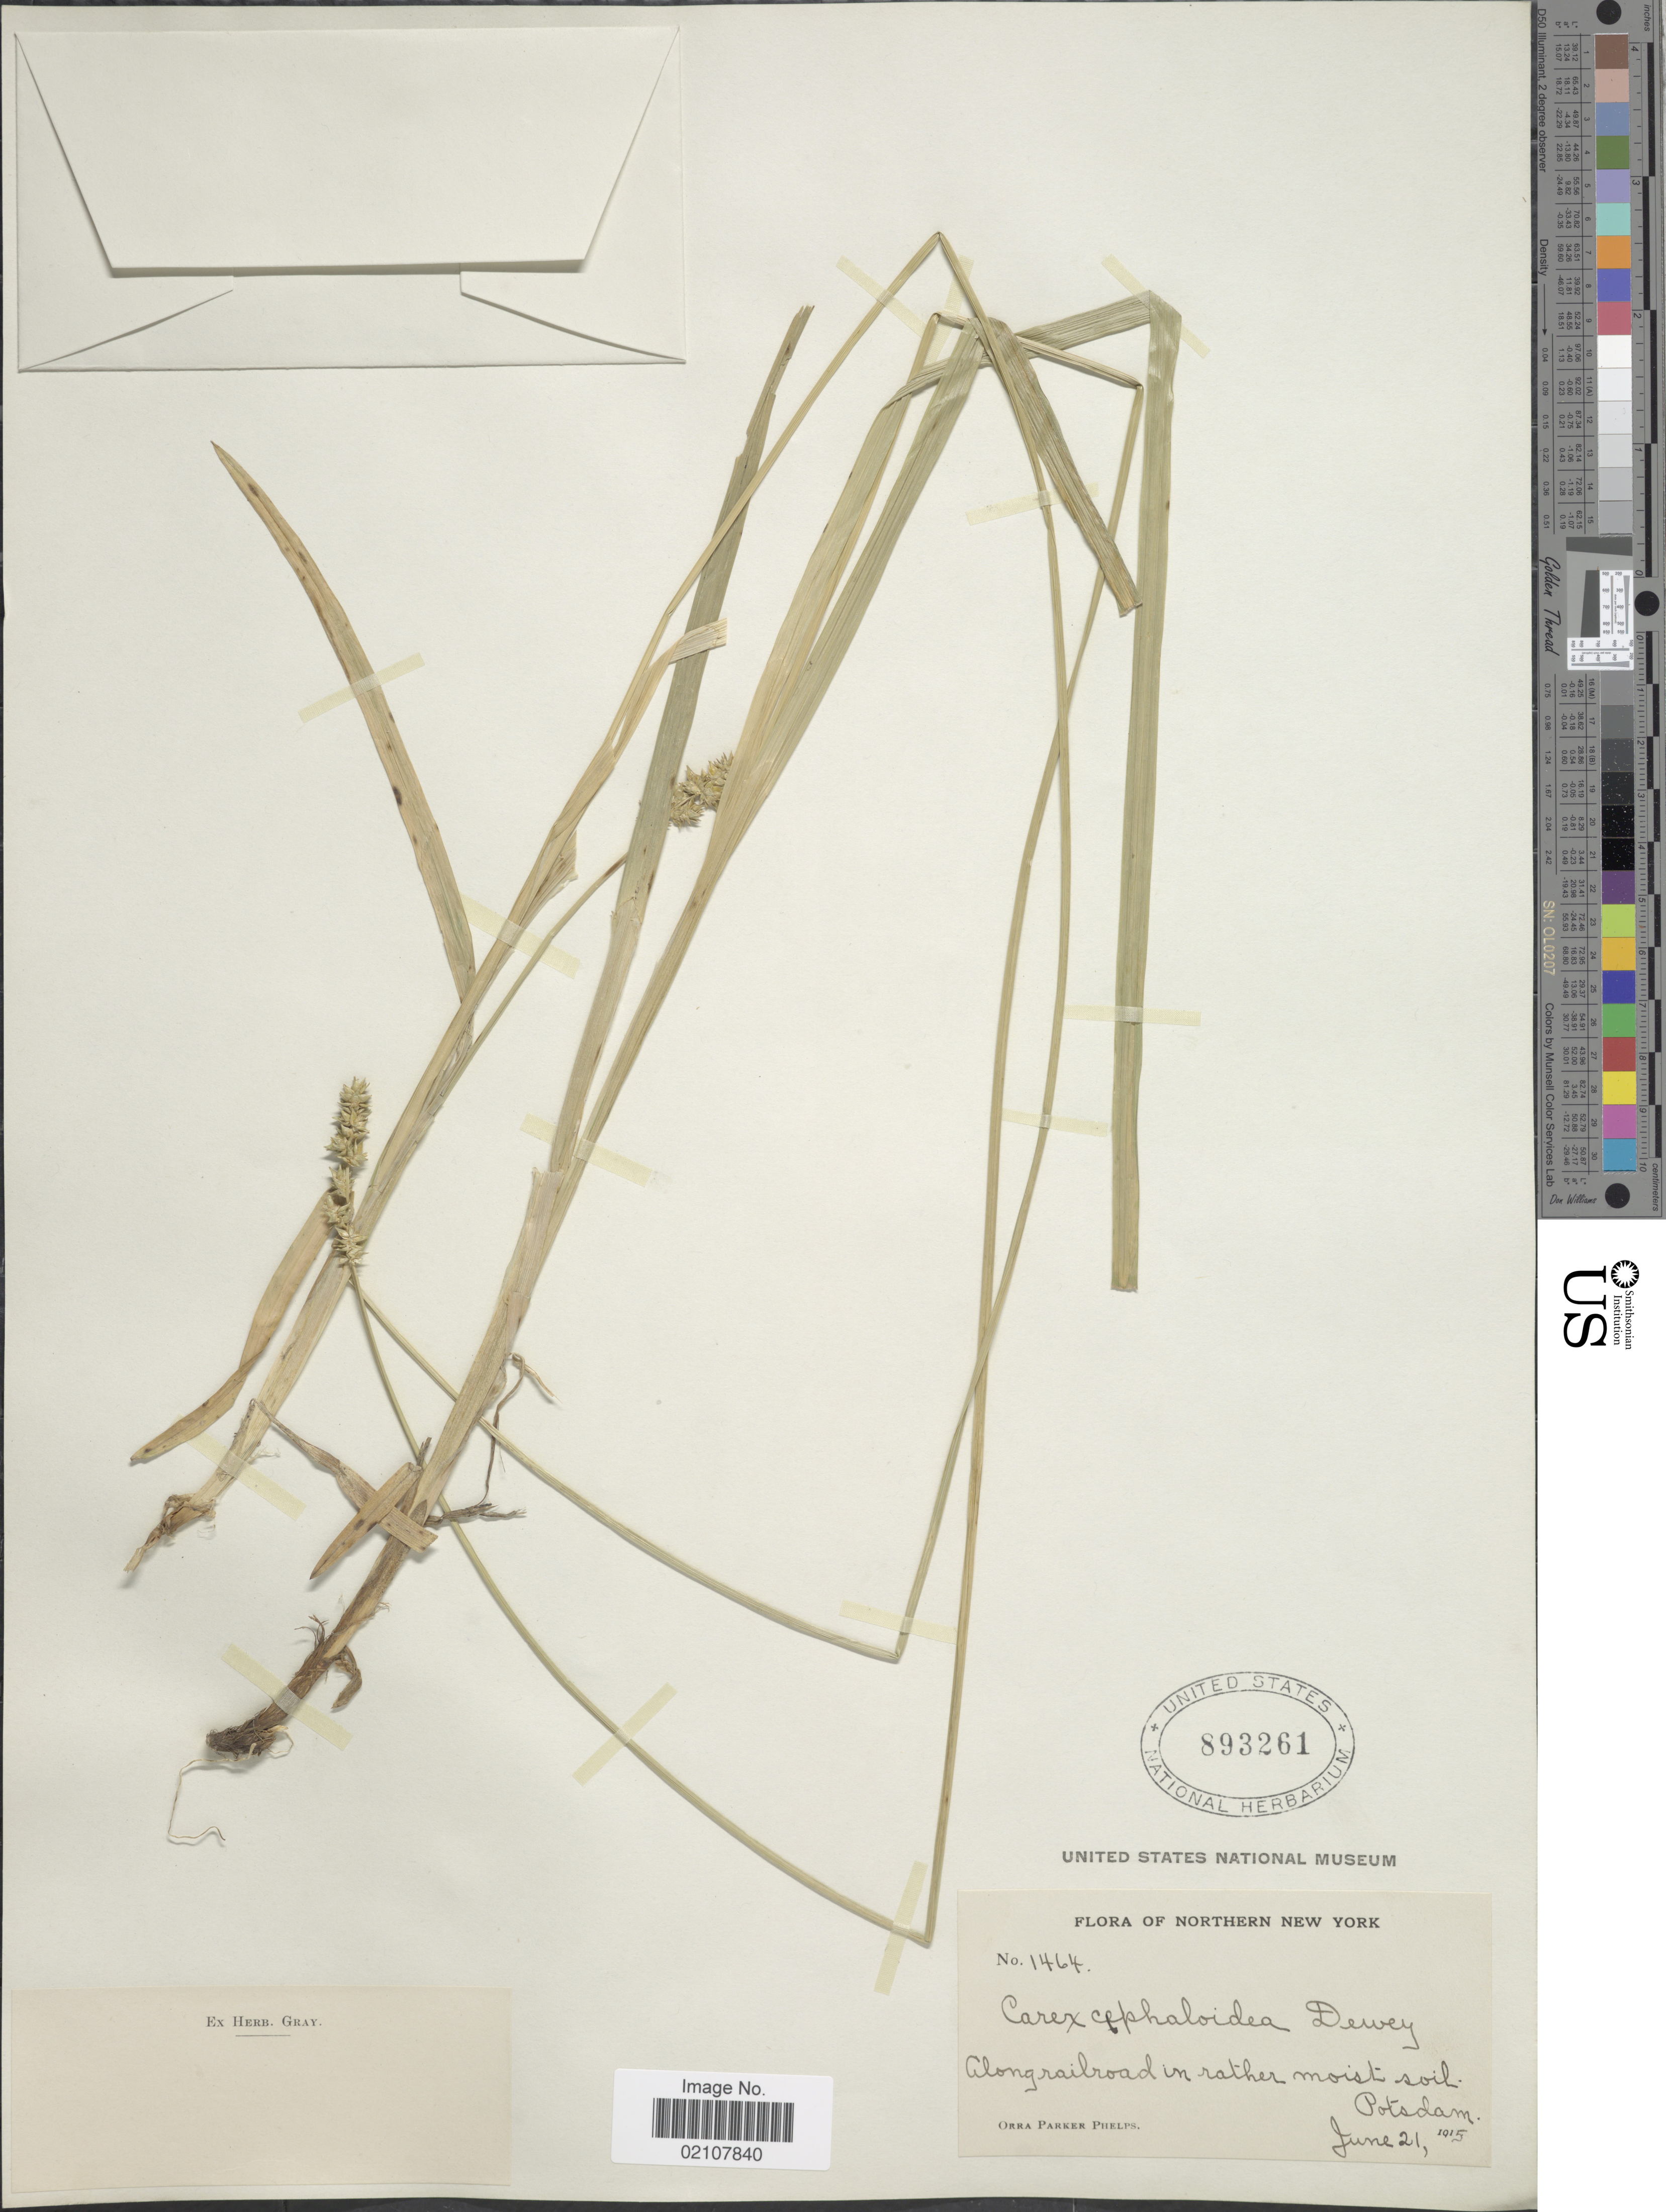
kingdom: Plantae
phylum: Tracheophyta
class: Liliopsida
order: Poales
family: Cyperaceae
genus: Carex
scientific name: Carex cephaloidea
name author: (Dewey) Dewey ex Boott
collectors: O. P. Phelps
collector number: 1464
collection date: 1915-06-21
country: United States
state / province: New York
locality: Northern New York, Along railroad in rather moist soil, Potsdam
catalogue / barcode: US 893261